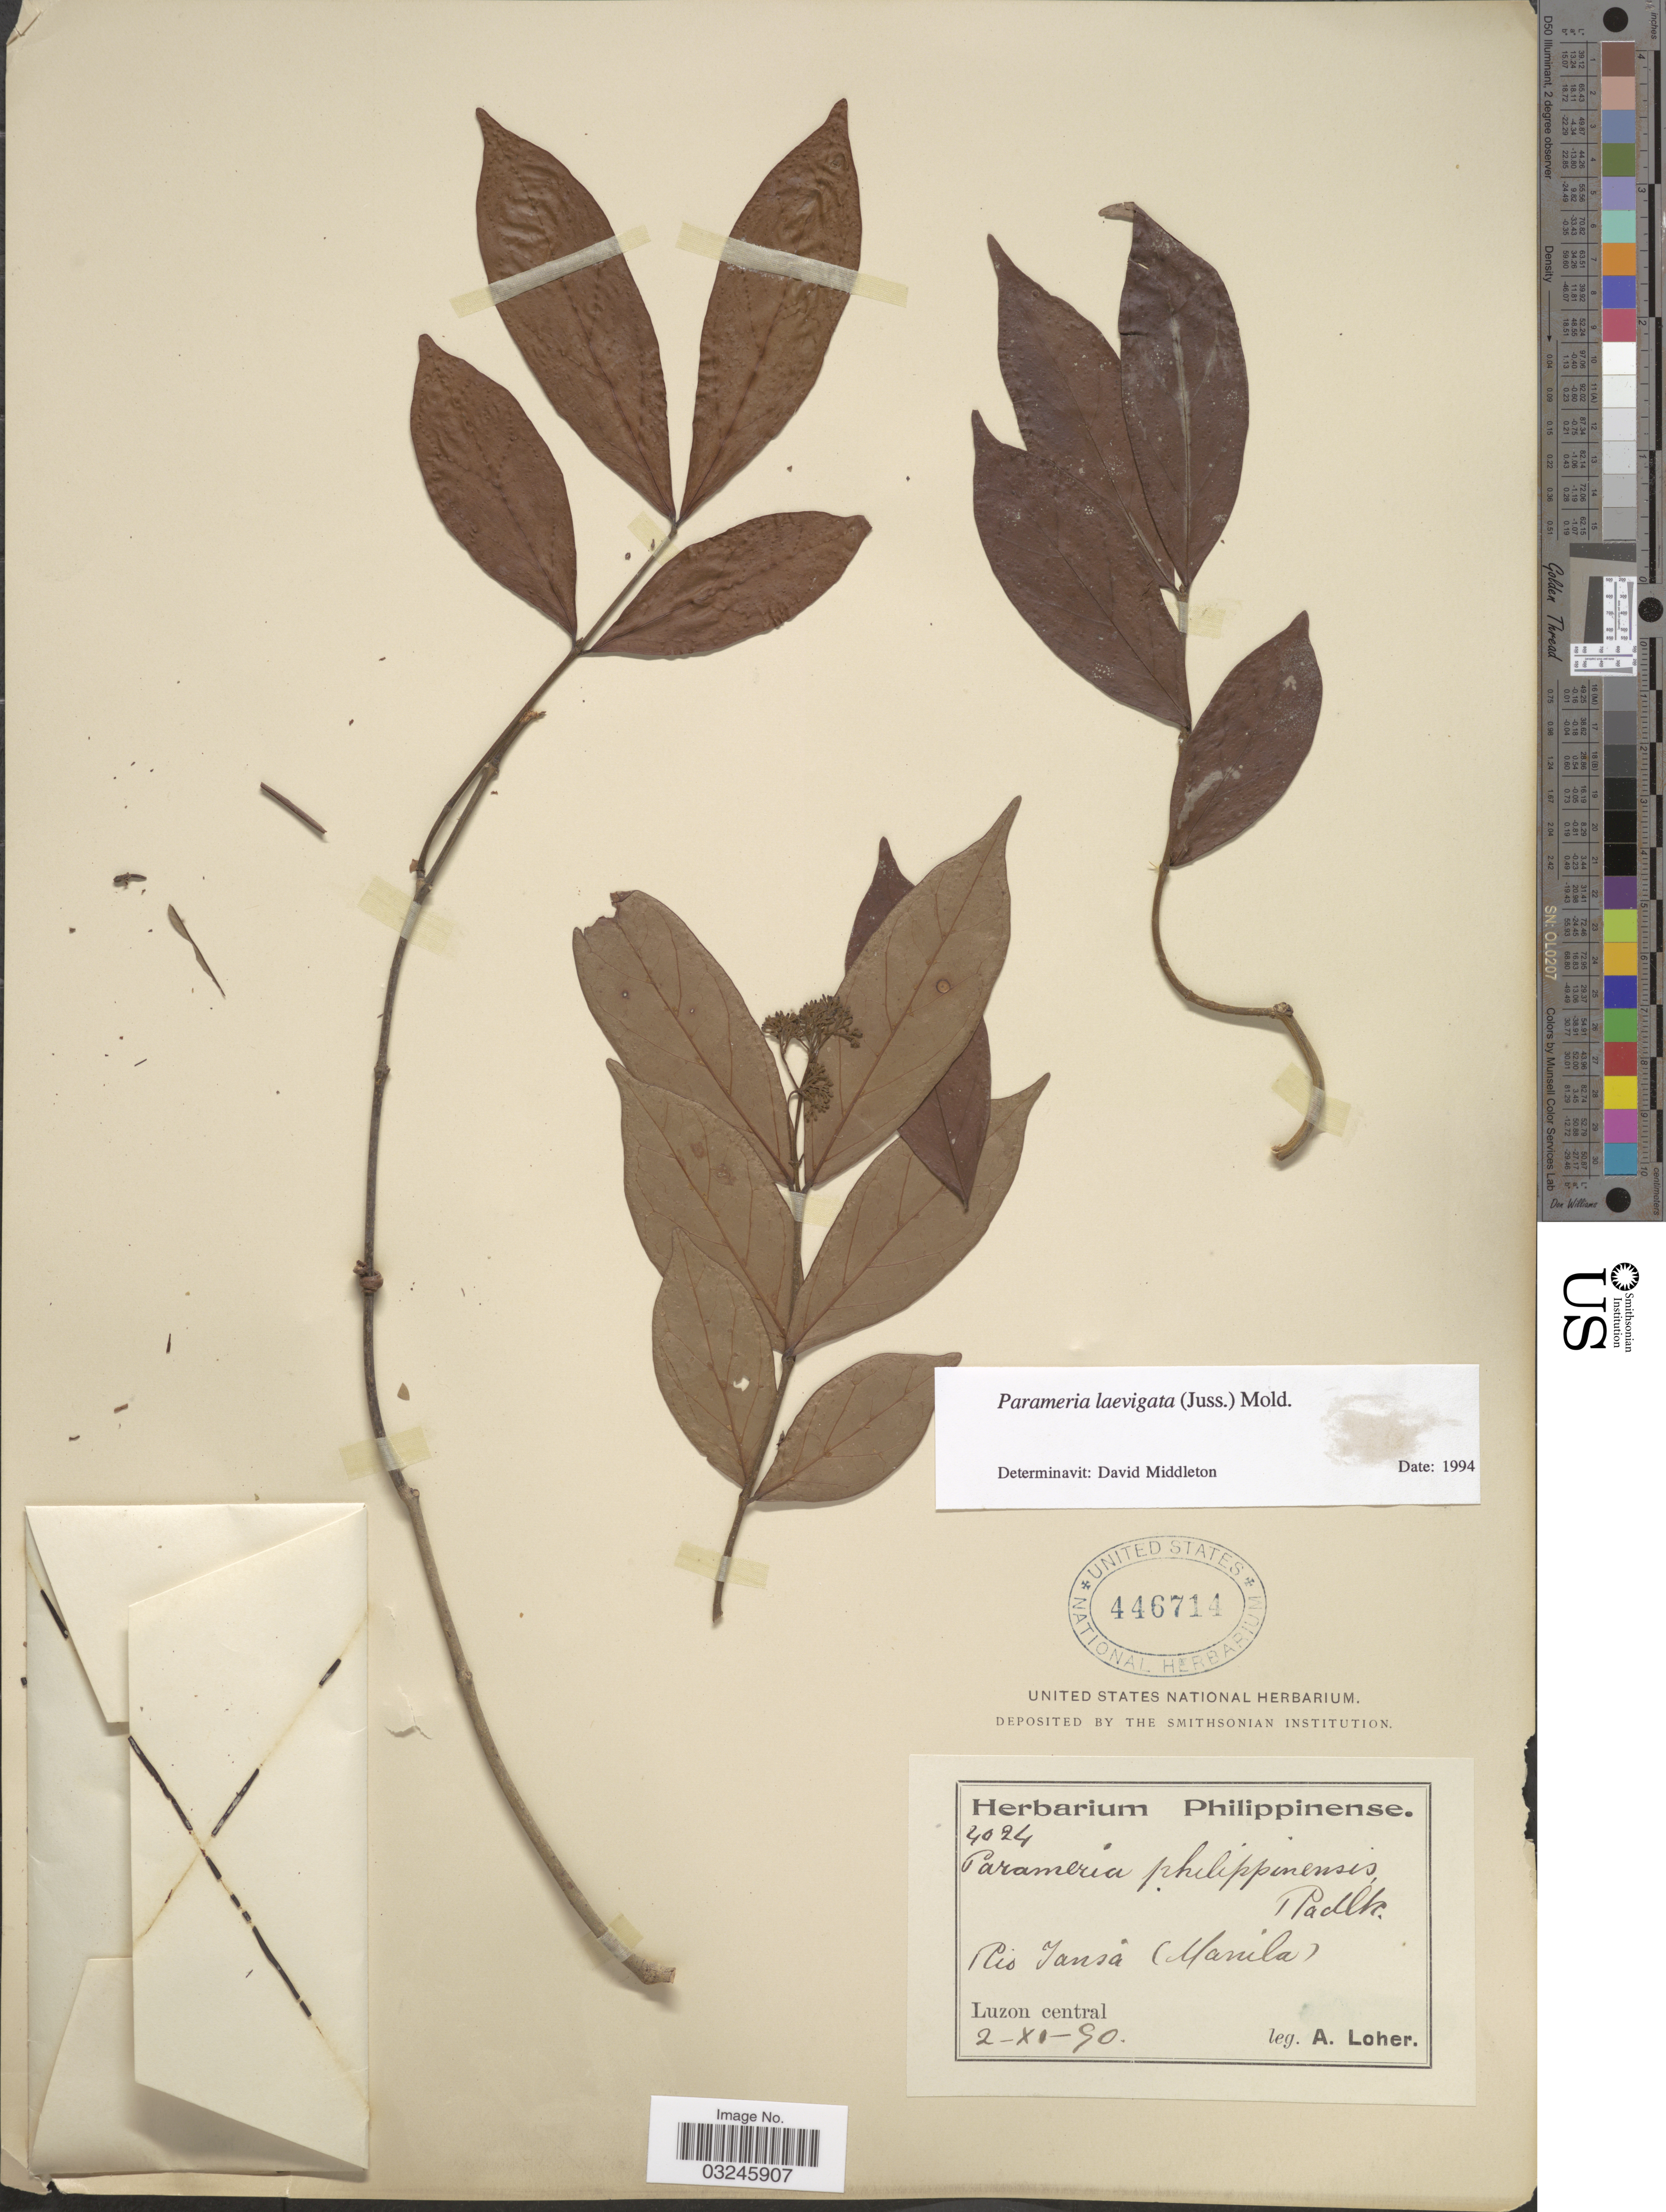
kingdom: Plantae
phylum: Tracheophyta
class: Magnoliopsida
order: Gentianales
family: Apocynaceae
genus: Parameria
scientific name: Parameria laevigata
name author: (Juss.) Moldenke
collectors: A. Loher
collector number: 4024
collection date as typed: Transcribed d/m/y: 2/11/90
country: Philippines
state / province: Central Luzon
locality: Rio Tangos (Manila), Luzon Central.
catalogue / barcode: US 446714